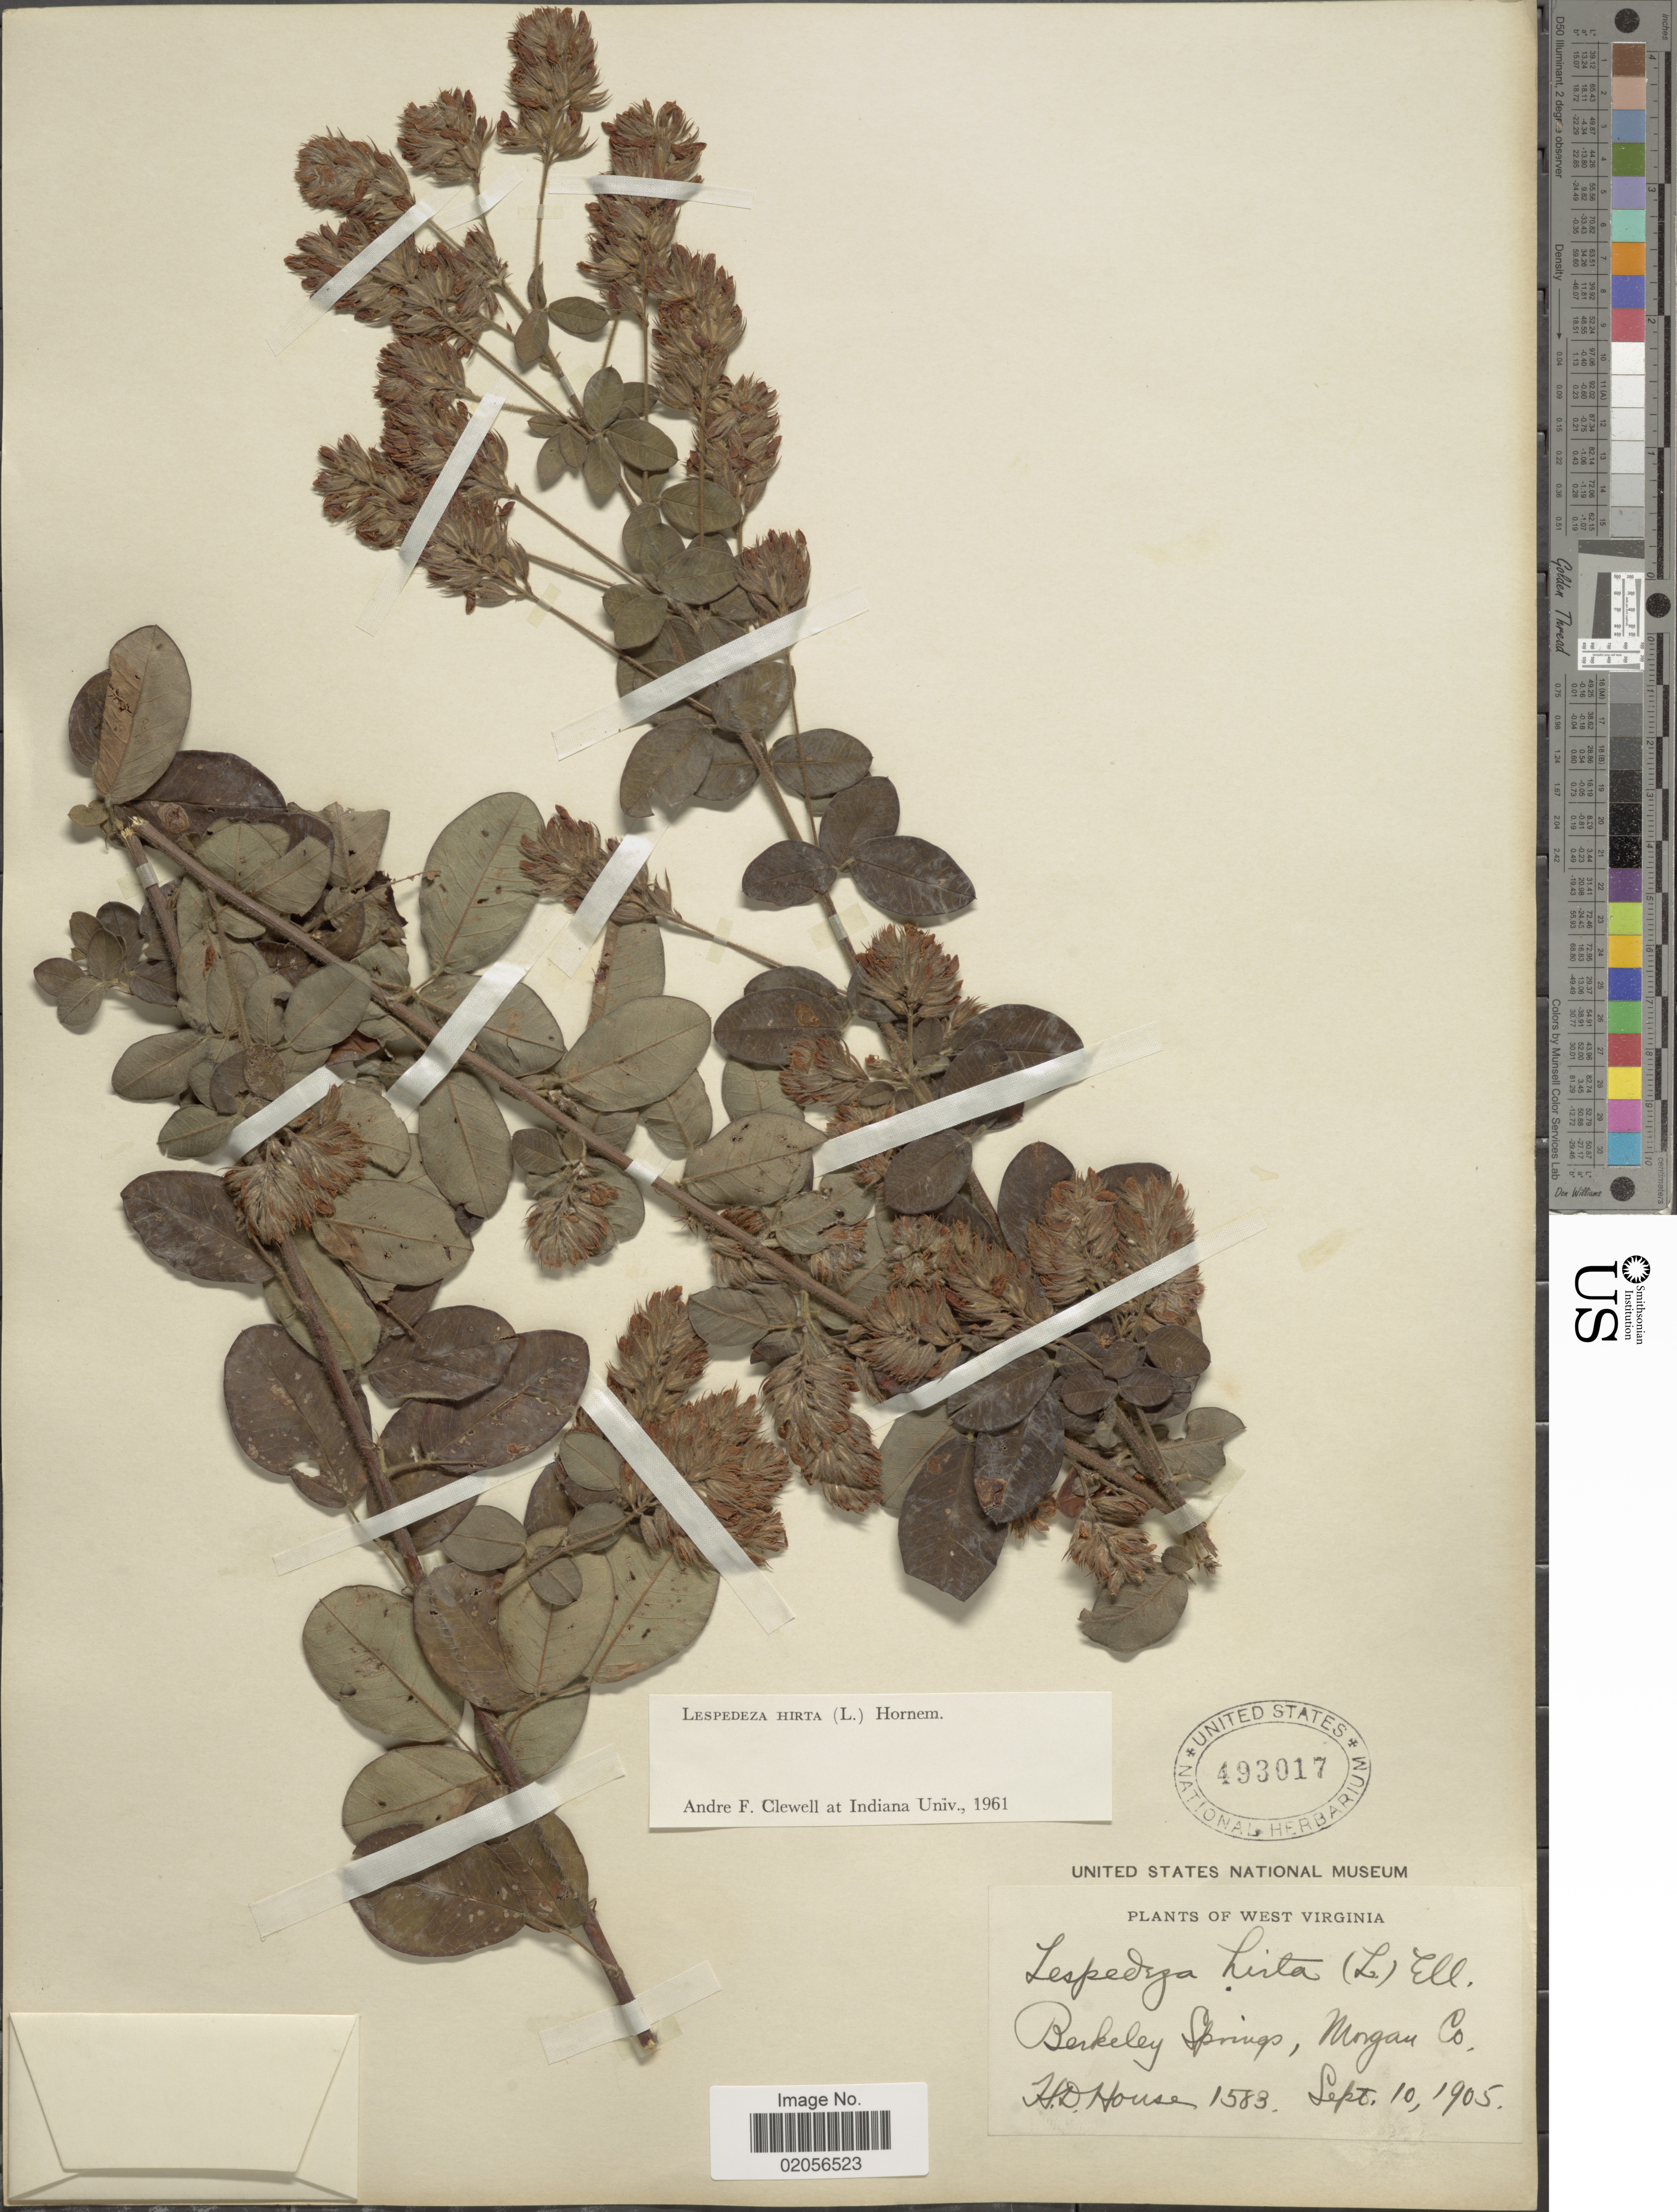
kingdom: Plantae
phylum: Tracheophyta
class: Magnoliopsida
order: Fabales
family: Fabaceae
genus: Lespedeza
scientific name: Lespedeza hirta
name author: (L.) Hornem.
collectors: H. D. House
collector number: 1583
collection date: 1905-09-10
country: United States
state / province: West Virginia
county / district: Morgan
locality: Berkeley Springs, Morgan Co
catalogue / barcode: US 493017